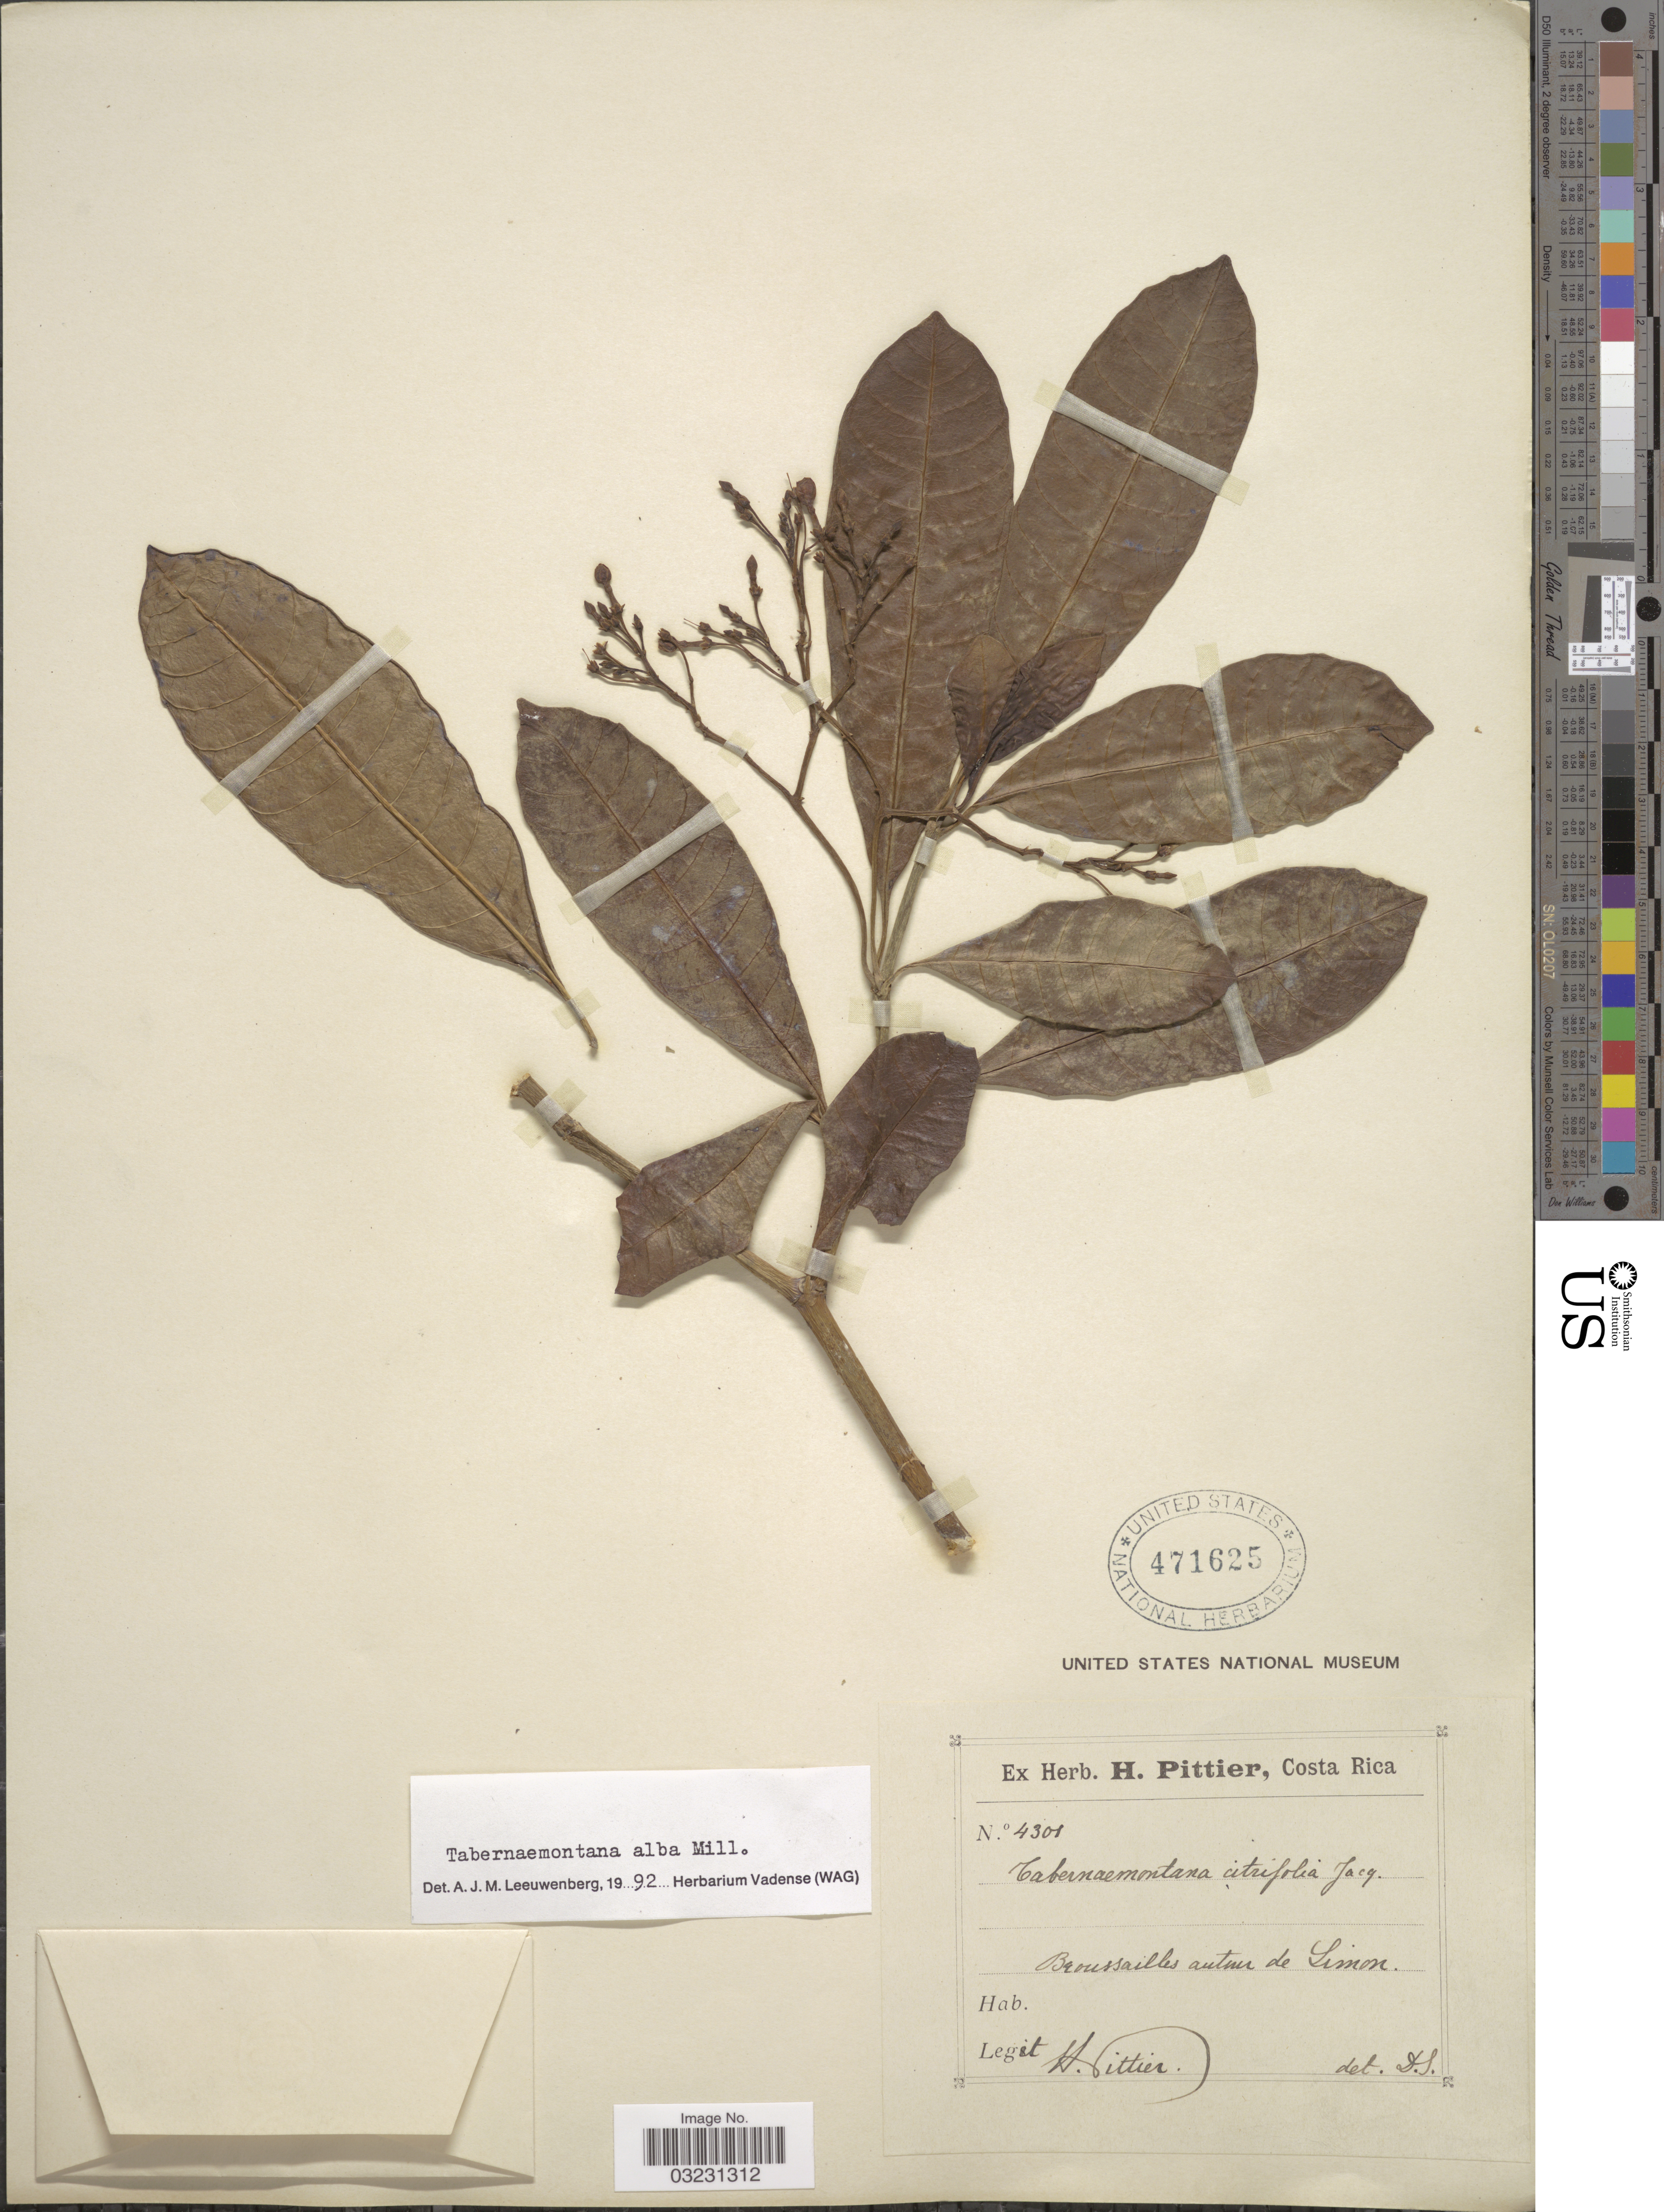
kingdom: Plantae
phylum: Tracheophyta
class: Magnoliopsida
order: Gentianales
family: Apocynaceae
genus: Tabernaemontana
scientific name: Tabernaemontana alba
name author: Mill.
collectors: H. F. Pittier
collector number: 4301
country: Costa Rica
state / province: Limón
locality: Broussailles autour de Limon [brushwood/scrub around Limon]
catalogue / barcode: US 471625